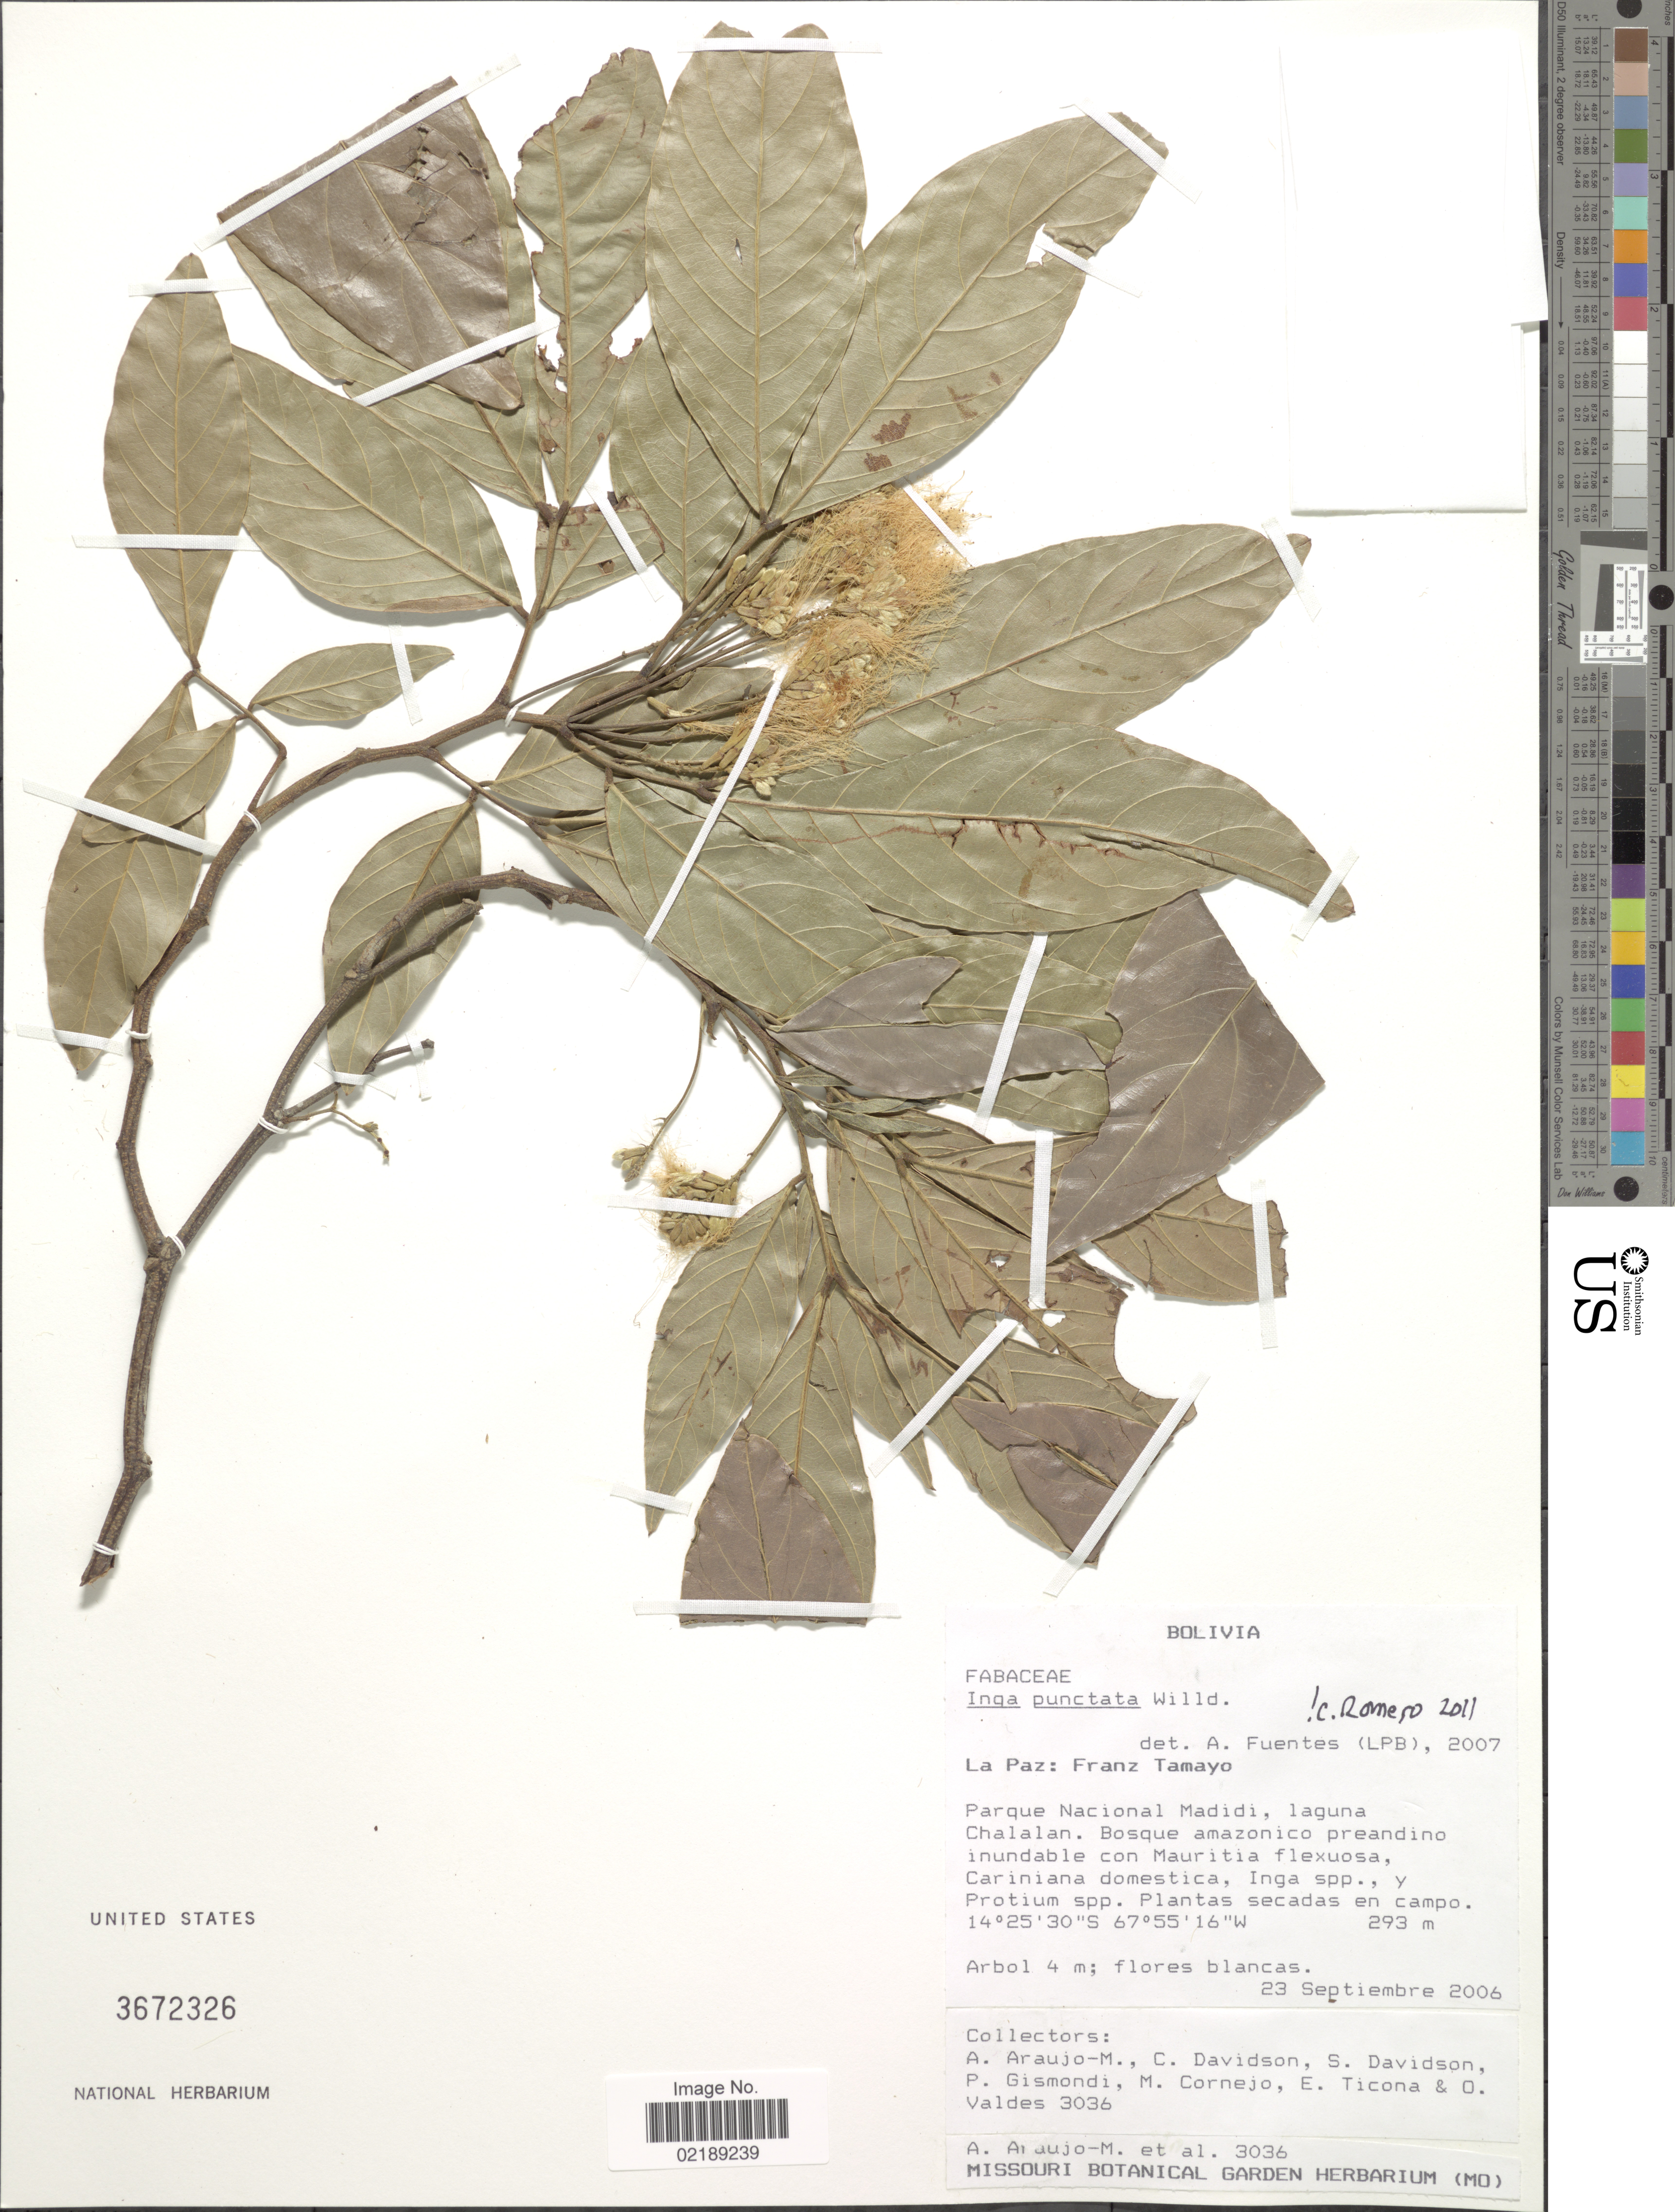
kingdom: Plantae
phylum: Tracheophyta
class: Magnoliopsida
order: Fabales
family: Fabaceae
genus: Inga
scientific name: Inga punctata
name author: Willd.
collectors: A. Araujo-M. & et al.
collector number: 3036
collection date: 2006-09-23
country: Bolivia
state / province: La Paz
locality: Franz Tamayo, Parque Nacional Madidi, laguna Chalalan.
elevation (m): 293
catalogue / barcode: US 3672326